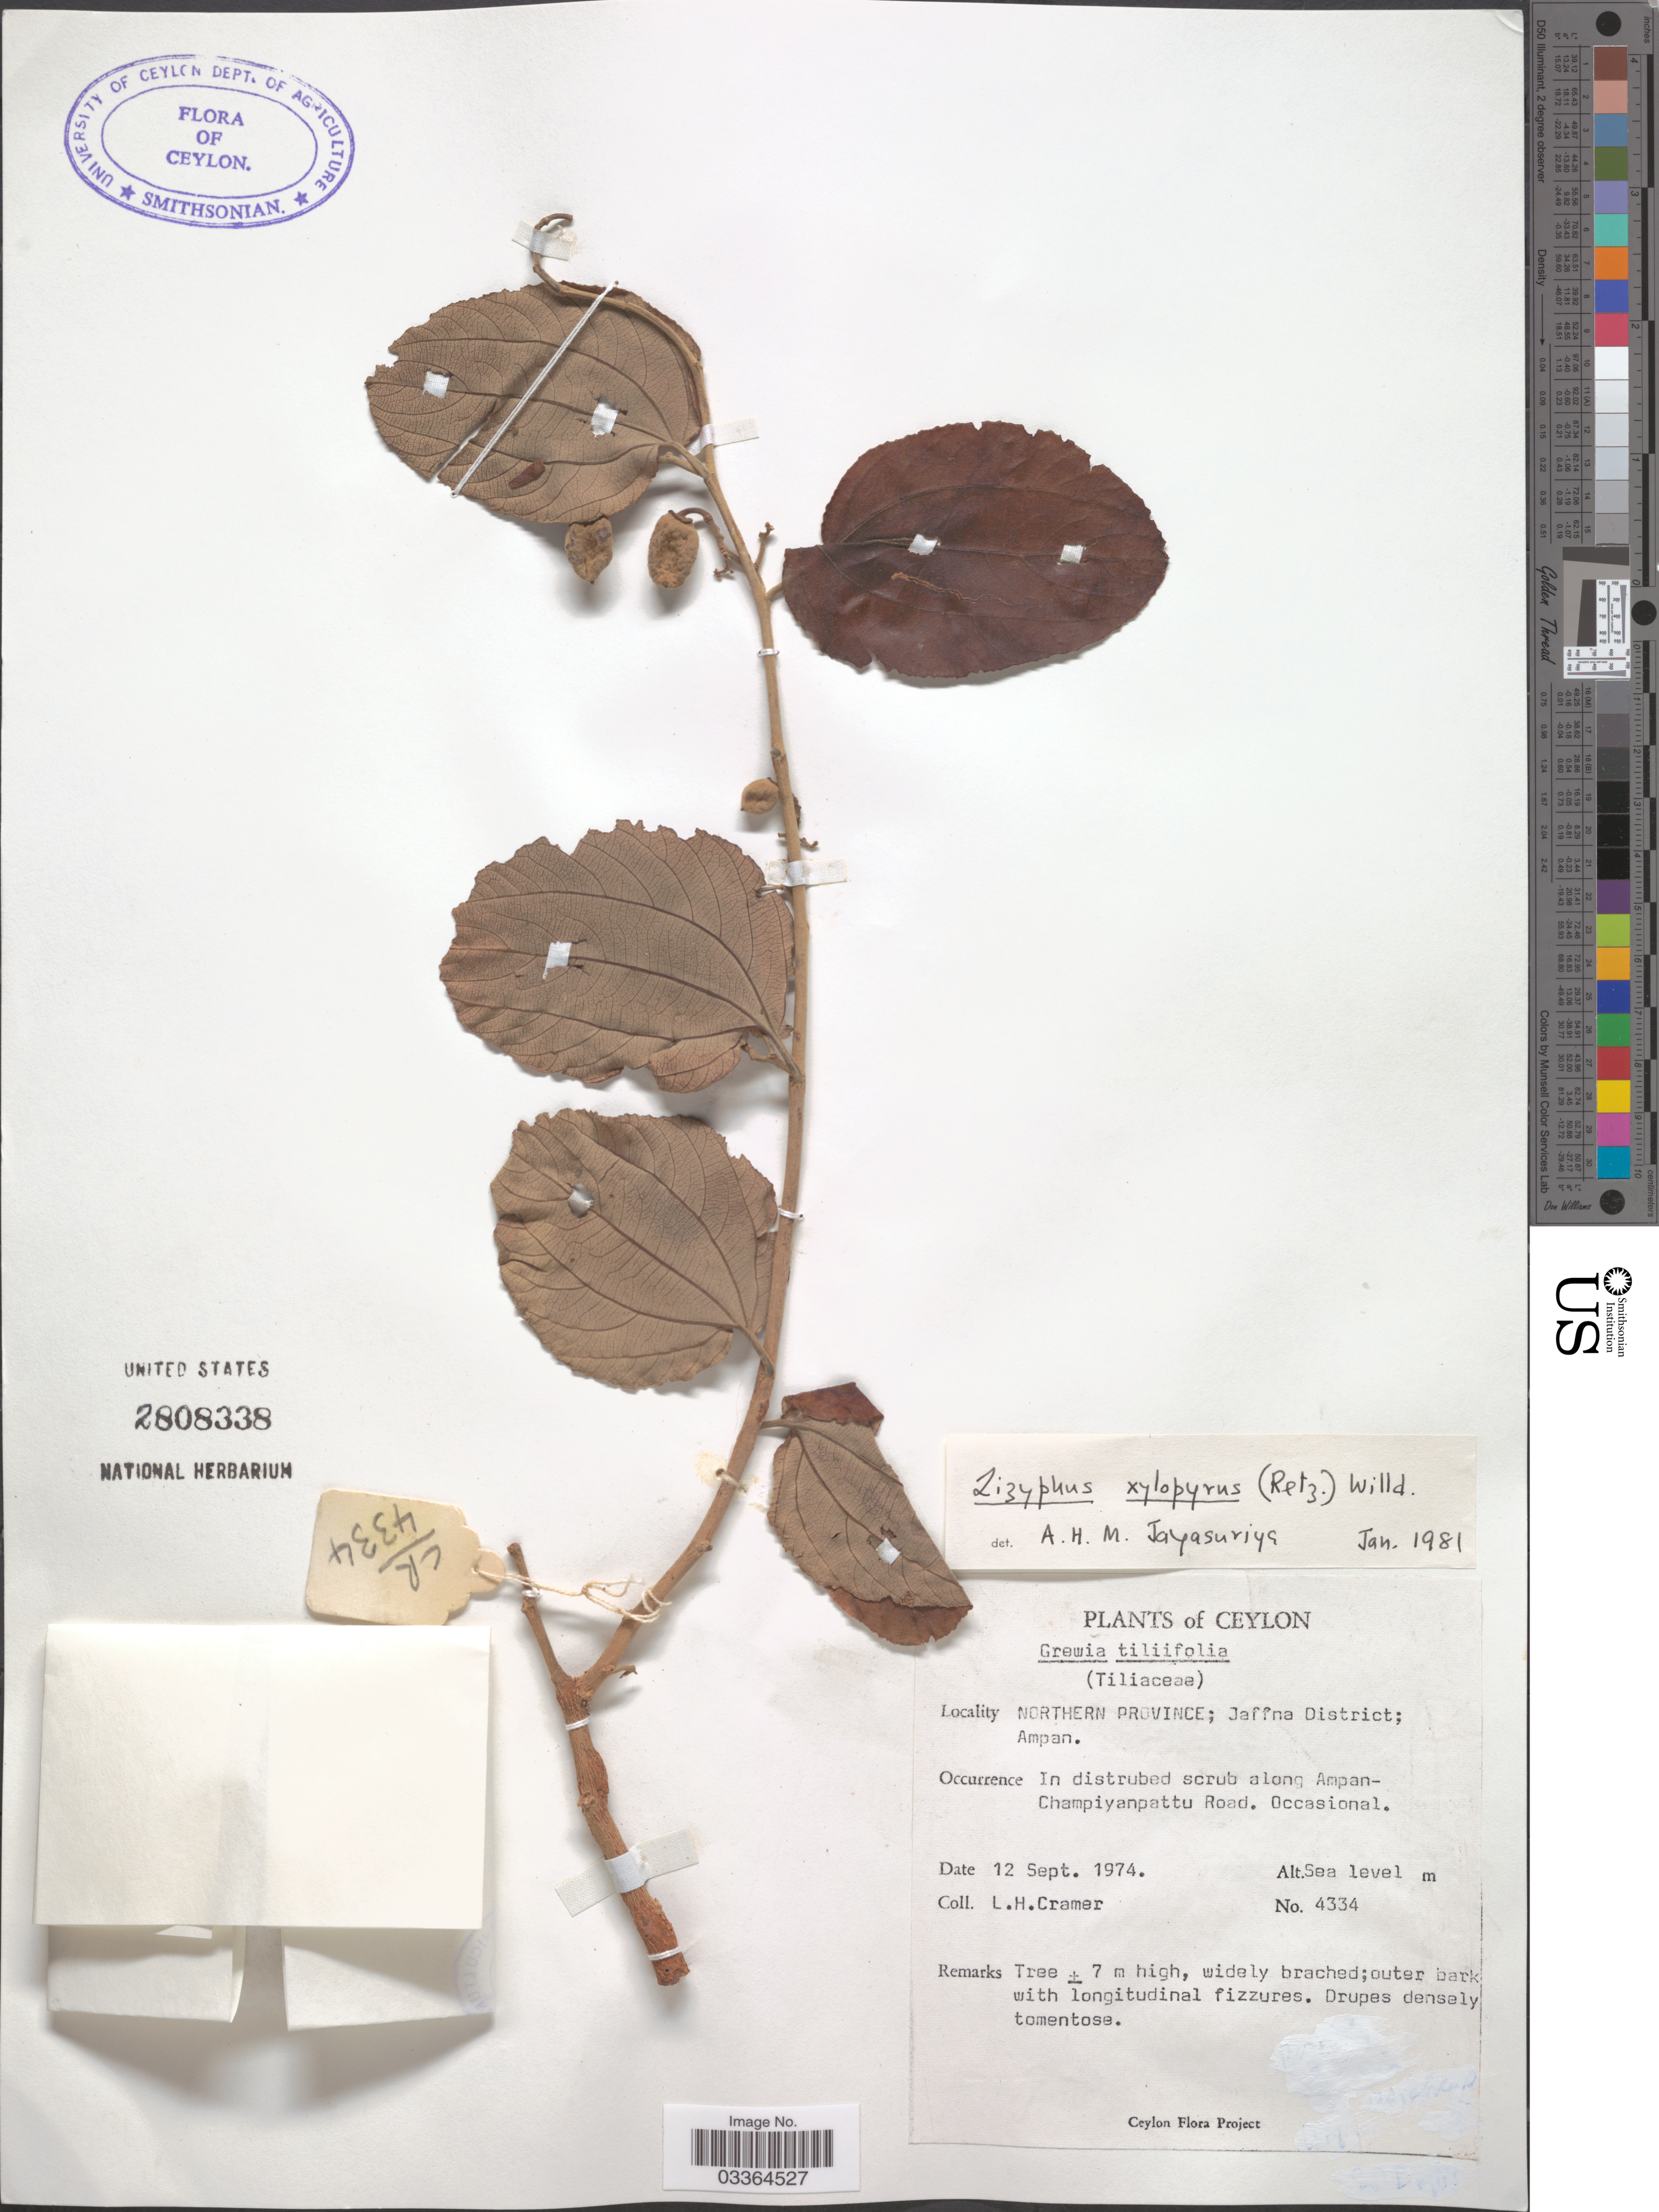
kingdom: Plantae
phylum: Tracheophyta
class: Magnoliopsida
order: Rosales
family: Rhamnaceae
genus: Ziziphus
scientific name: Ziziphus xylopyrus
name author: (Retz.) Willd.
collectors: L. H. Cramer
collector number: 4334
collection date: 1974-09-12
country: Sri Lanka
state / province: Northern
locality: Ceylon. Jaffna District; Ampan. In disturbed scrub along Ampan-Champiyanpattu Road.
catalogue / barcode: US 2808338